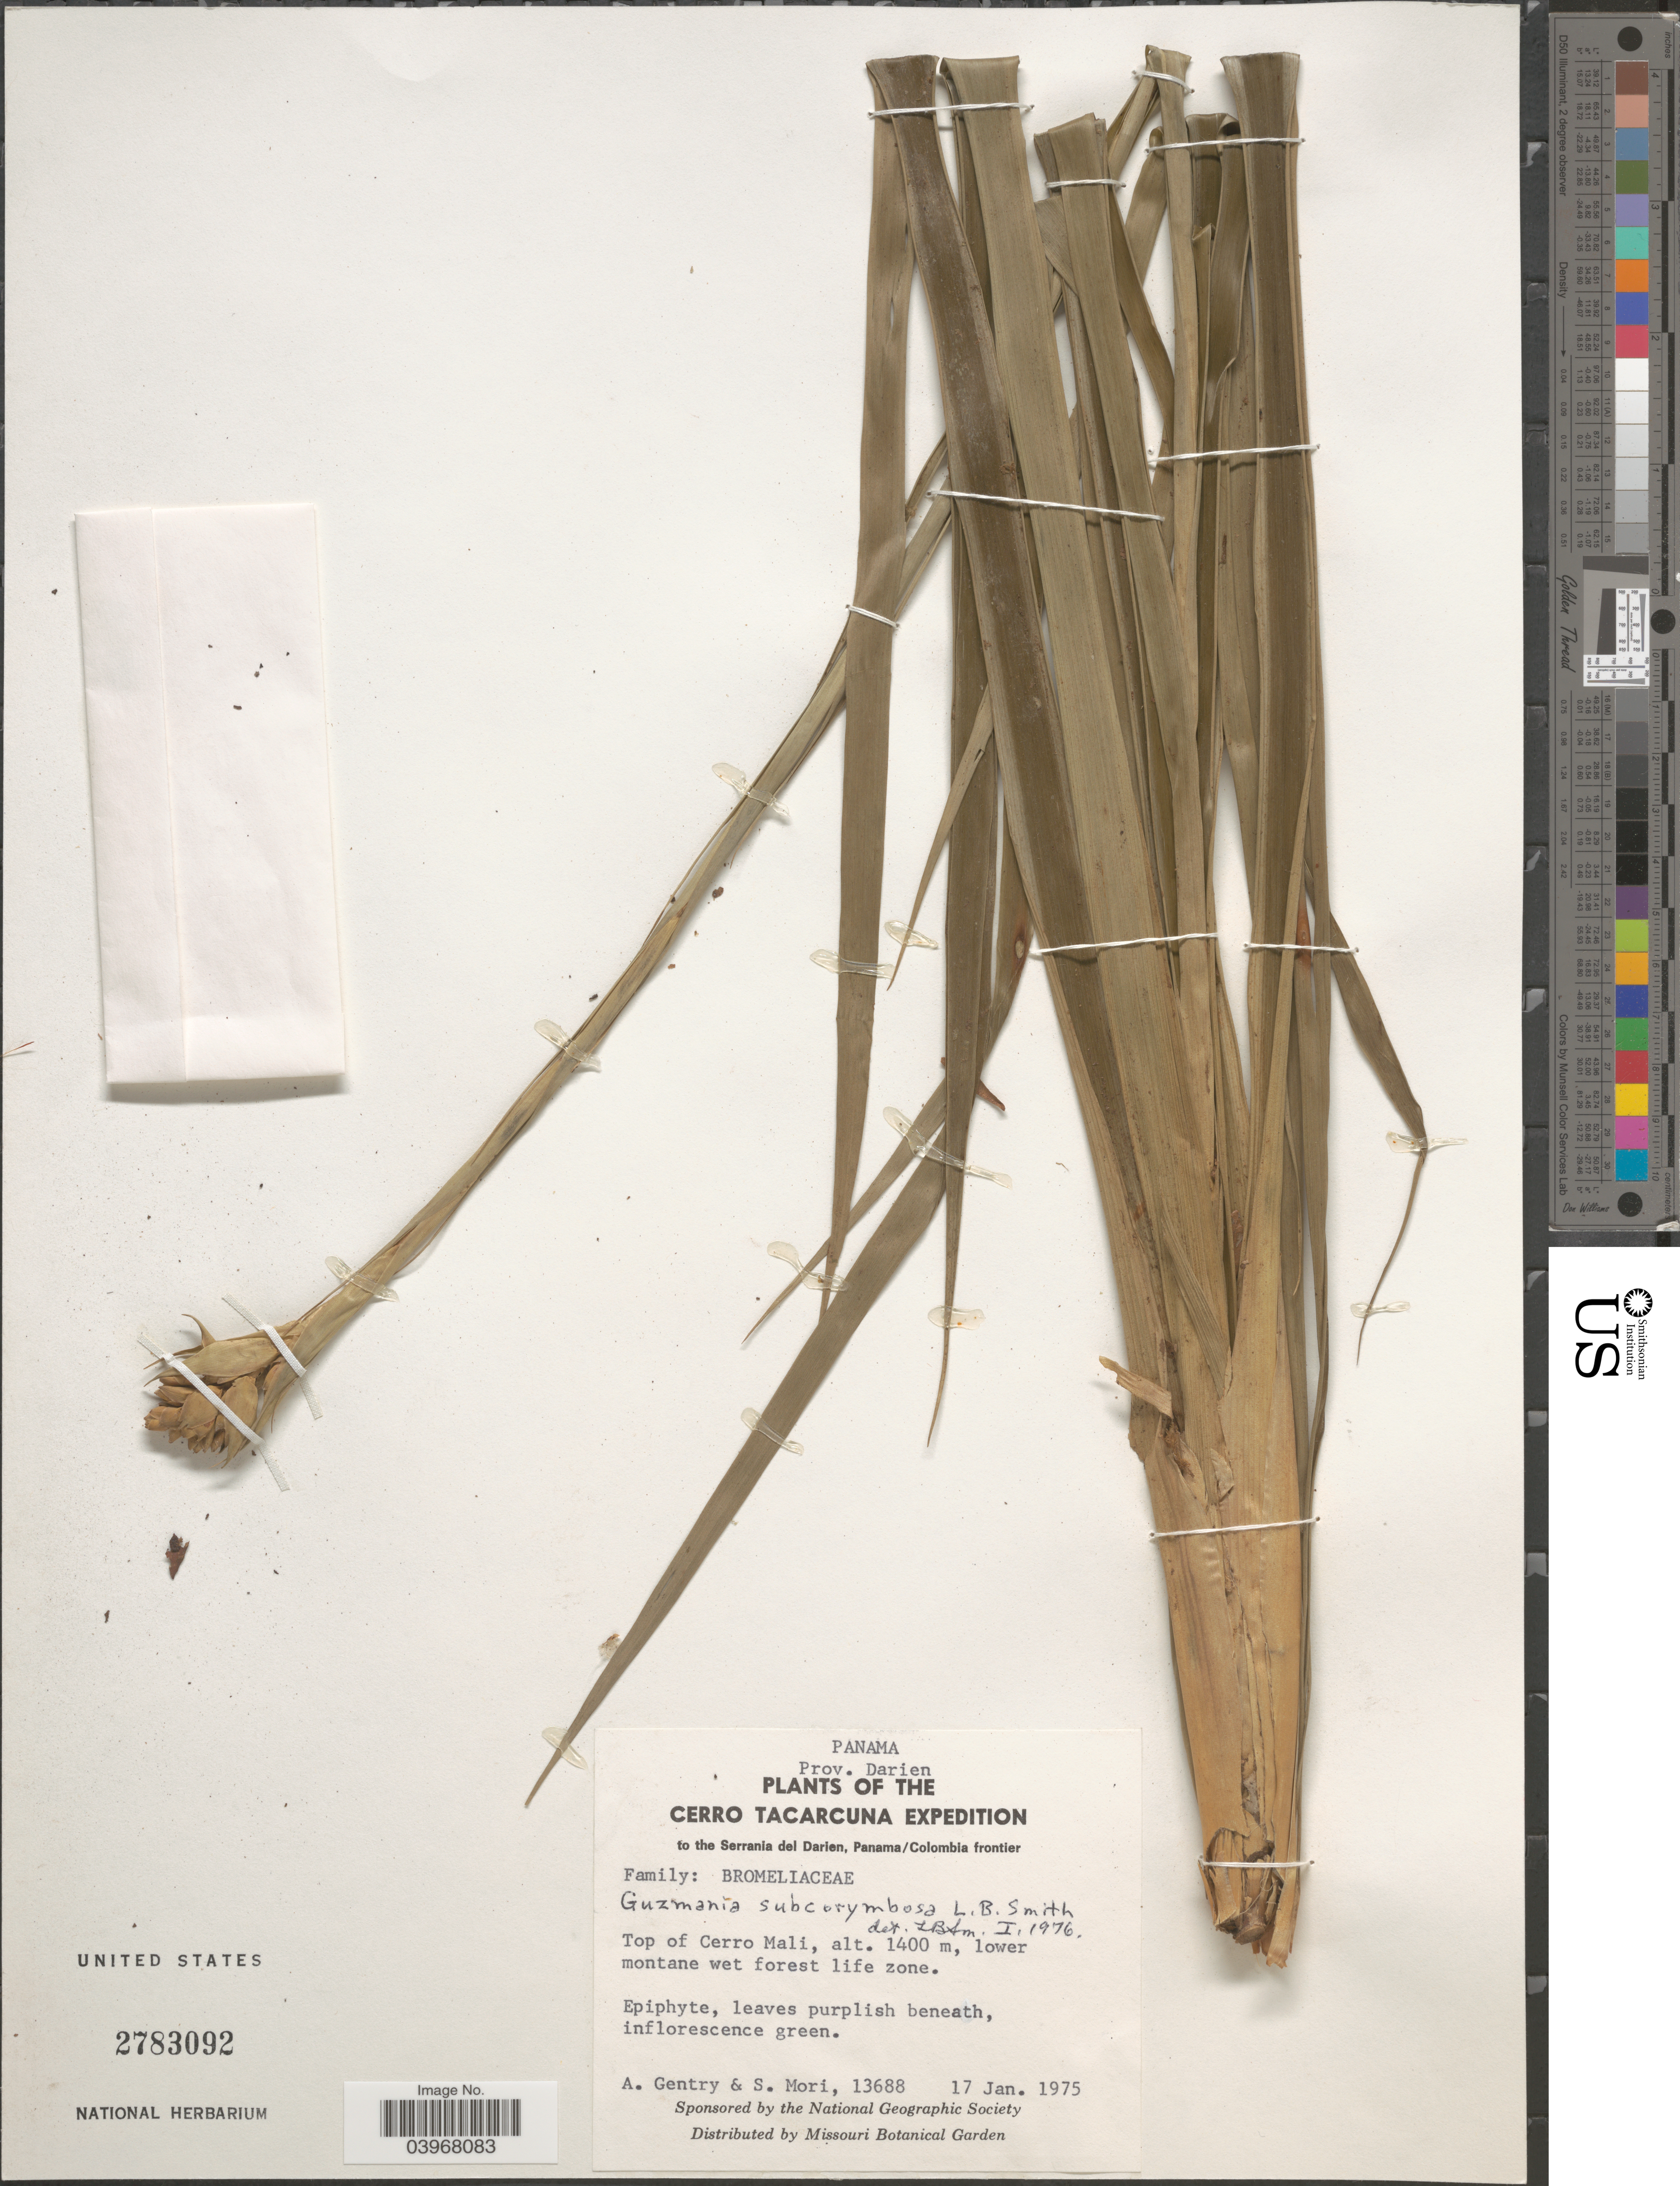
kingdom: Plantae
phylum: Tracheophyta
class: Liliopsida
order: Poales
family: Bromeliaceae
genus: Guzmania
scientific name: Guzmania subcorymbosa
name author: L.B. Sm.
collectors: A. H. Gentry & S. Mori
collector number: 13688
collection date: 1975-01-17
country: Panama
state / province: Darien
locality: The Serrania del Darien, Panama/Colombia frontier. Top of Cerro Mali.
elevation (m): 1400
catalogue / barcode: US 2783092